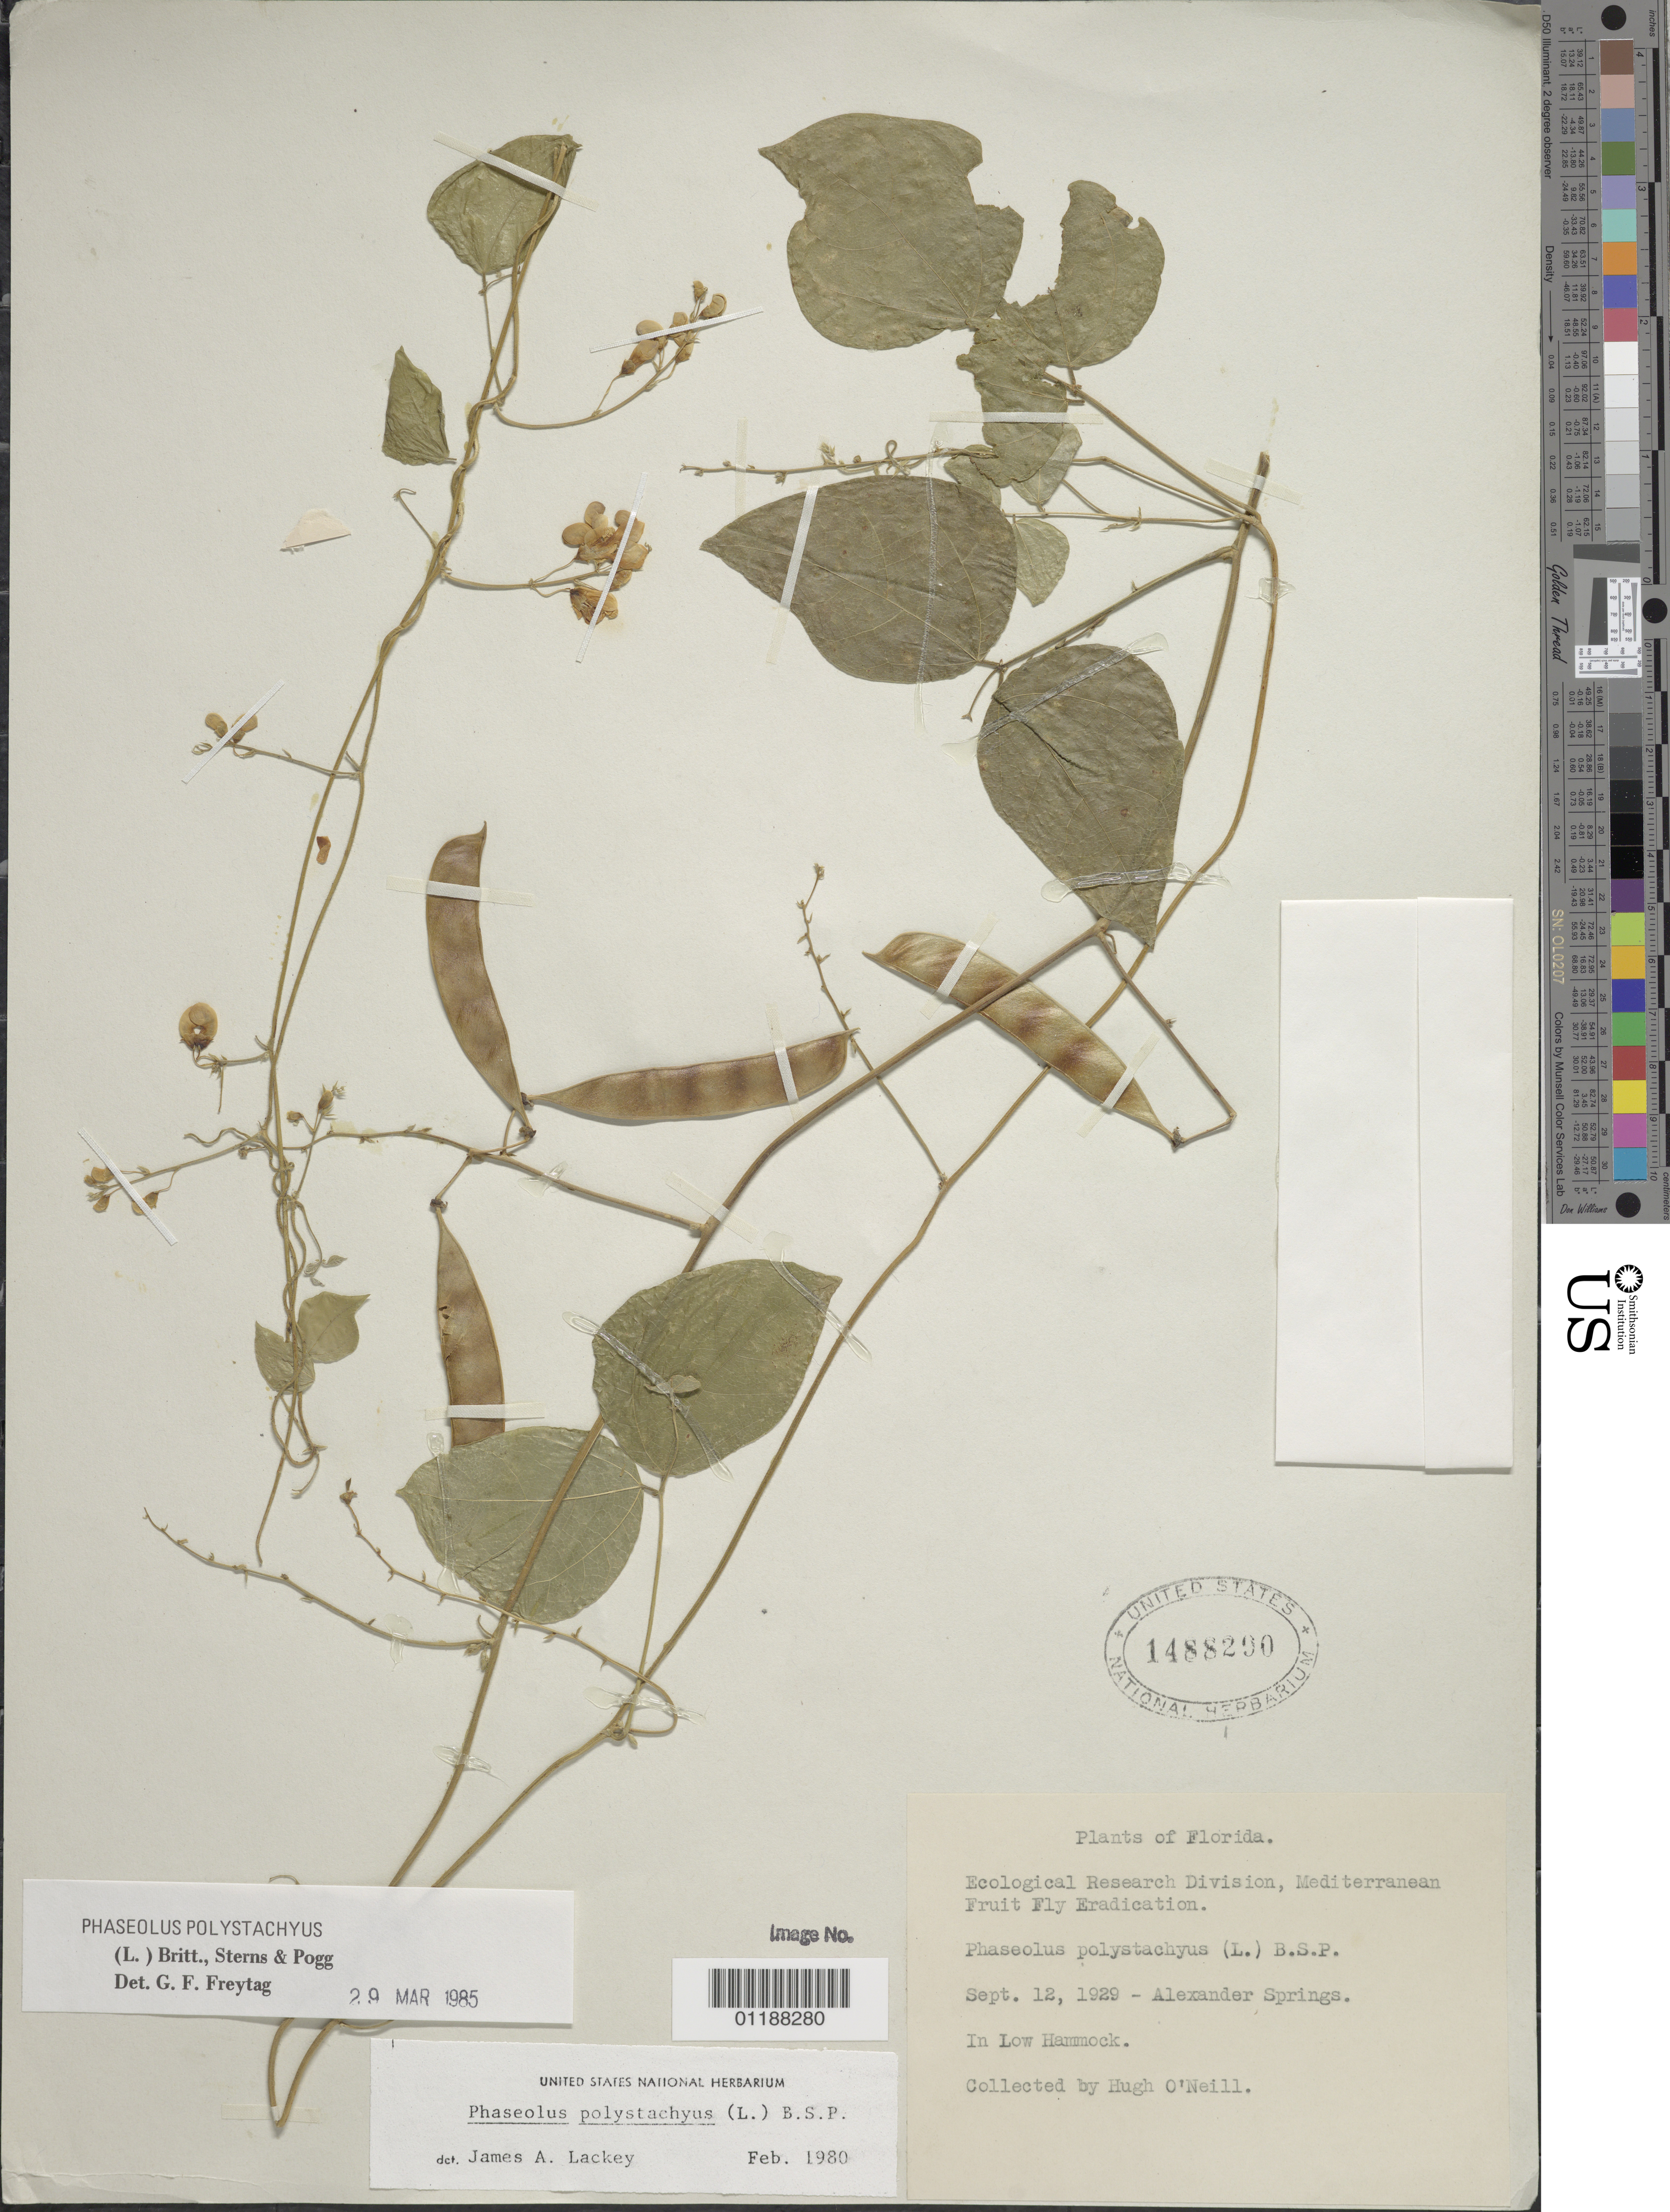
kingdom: Plantae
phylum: Tracheophyta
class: Magnoliopsida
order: Fabales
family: Fabaceae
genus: Phaseolus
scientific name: Phaseolus polystachios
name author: (L.) Britton, Stearns & Poggenb.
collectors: H. O'Neill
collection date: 1929-09-12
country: United States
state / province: Florida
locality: Alexander Springs, in low hammock.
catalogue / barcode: US 1488290